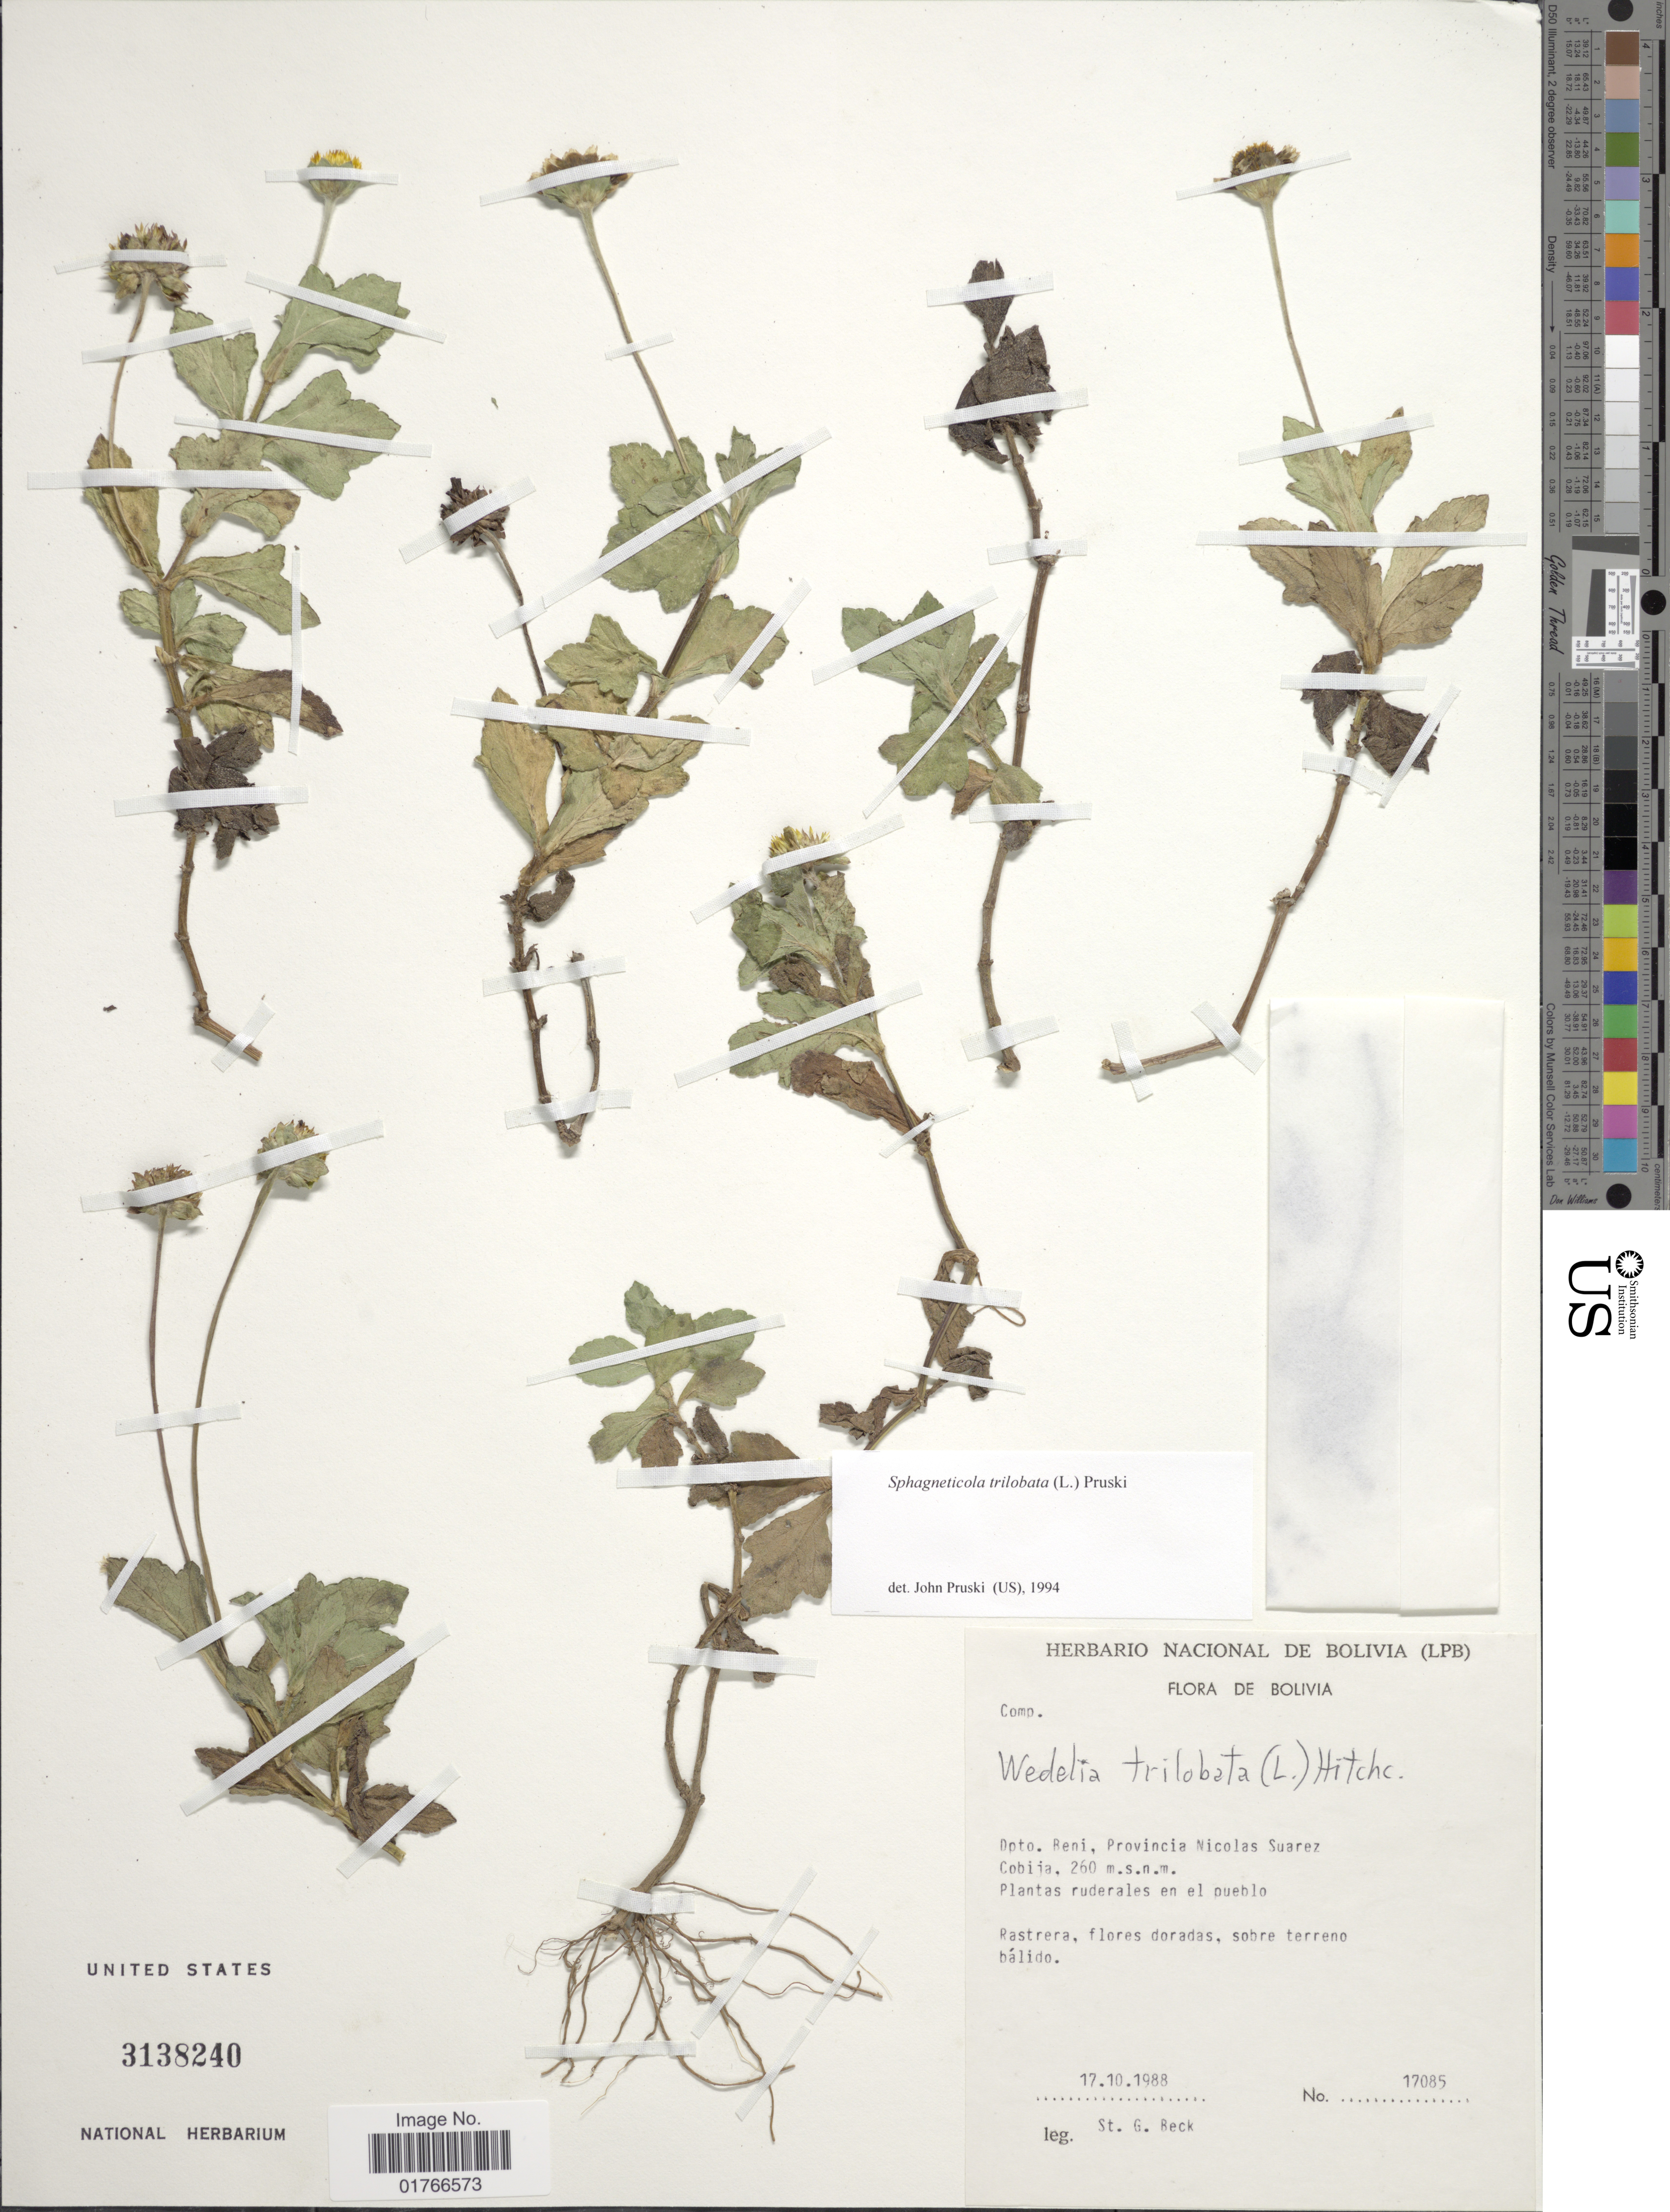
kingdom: Plantae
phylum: Tracheophyta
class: Magnoliopsida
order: Asterales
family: Asteraceae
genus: Sphagneticola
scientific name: Sphagneticola trilobata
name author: (L.) Pruski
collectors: S. G. Beck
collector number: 17085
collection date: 1988-10-17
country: Bolivia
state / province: Beni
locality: Provincia Nicolas Suarez, Cobija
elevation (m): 260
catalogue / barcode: US 3138240